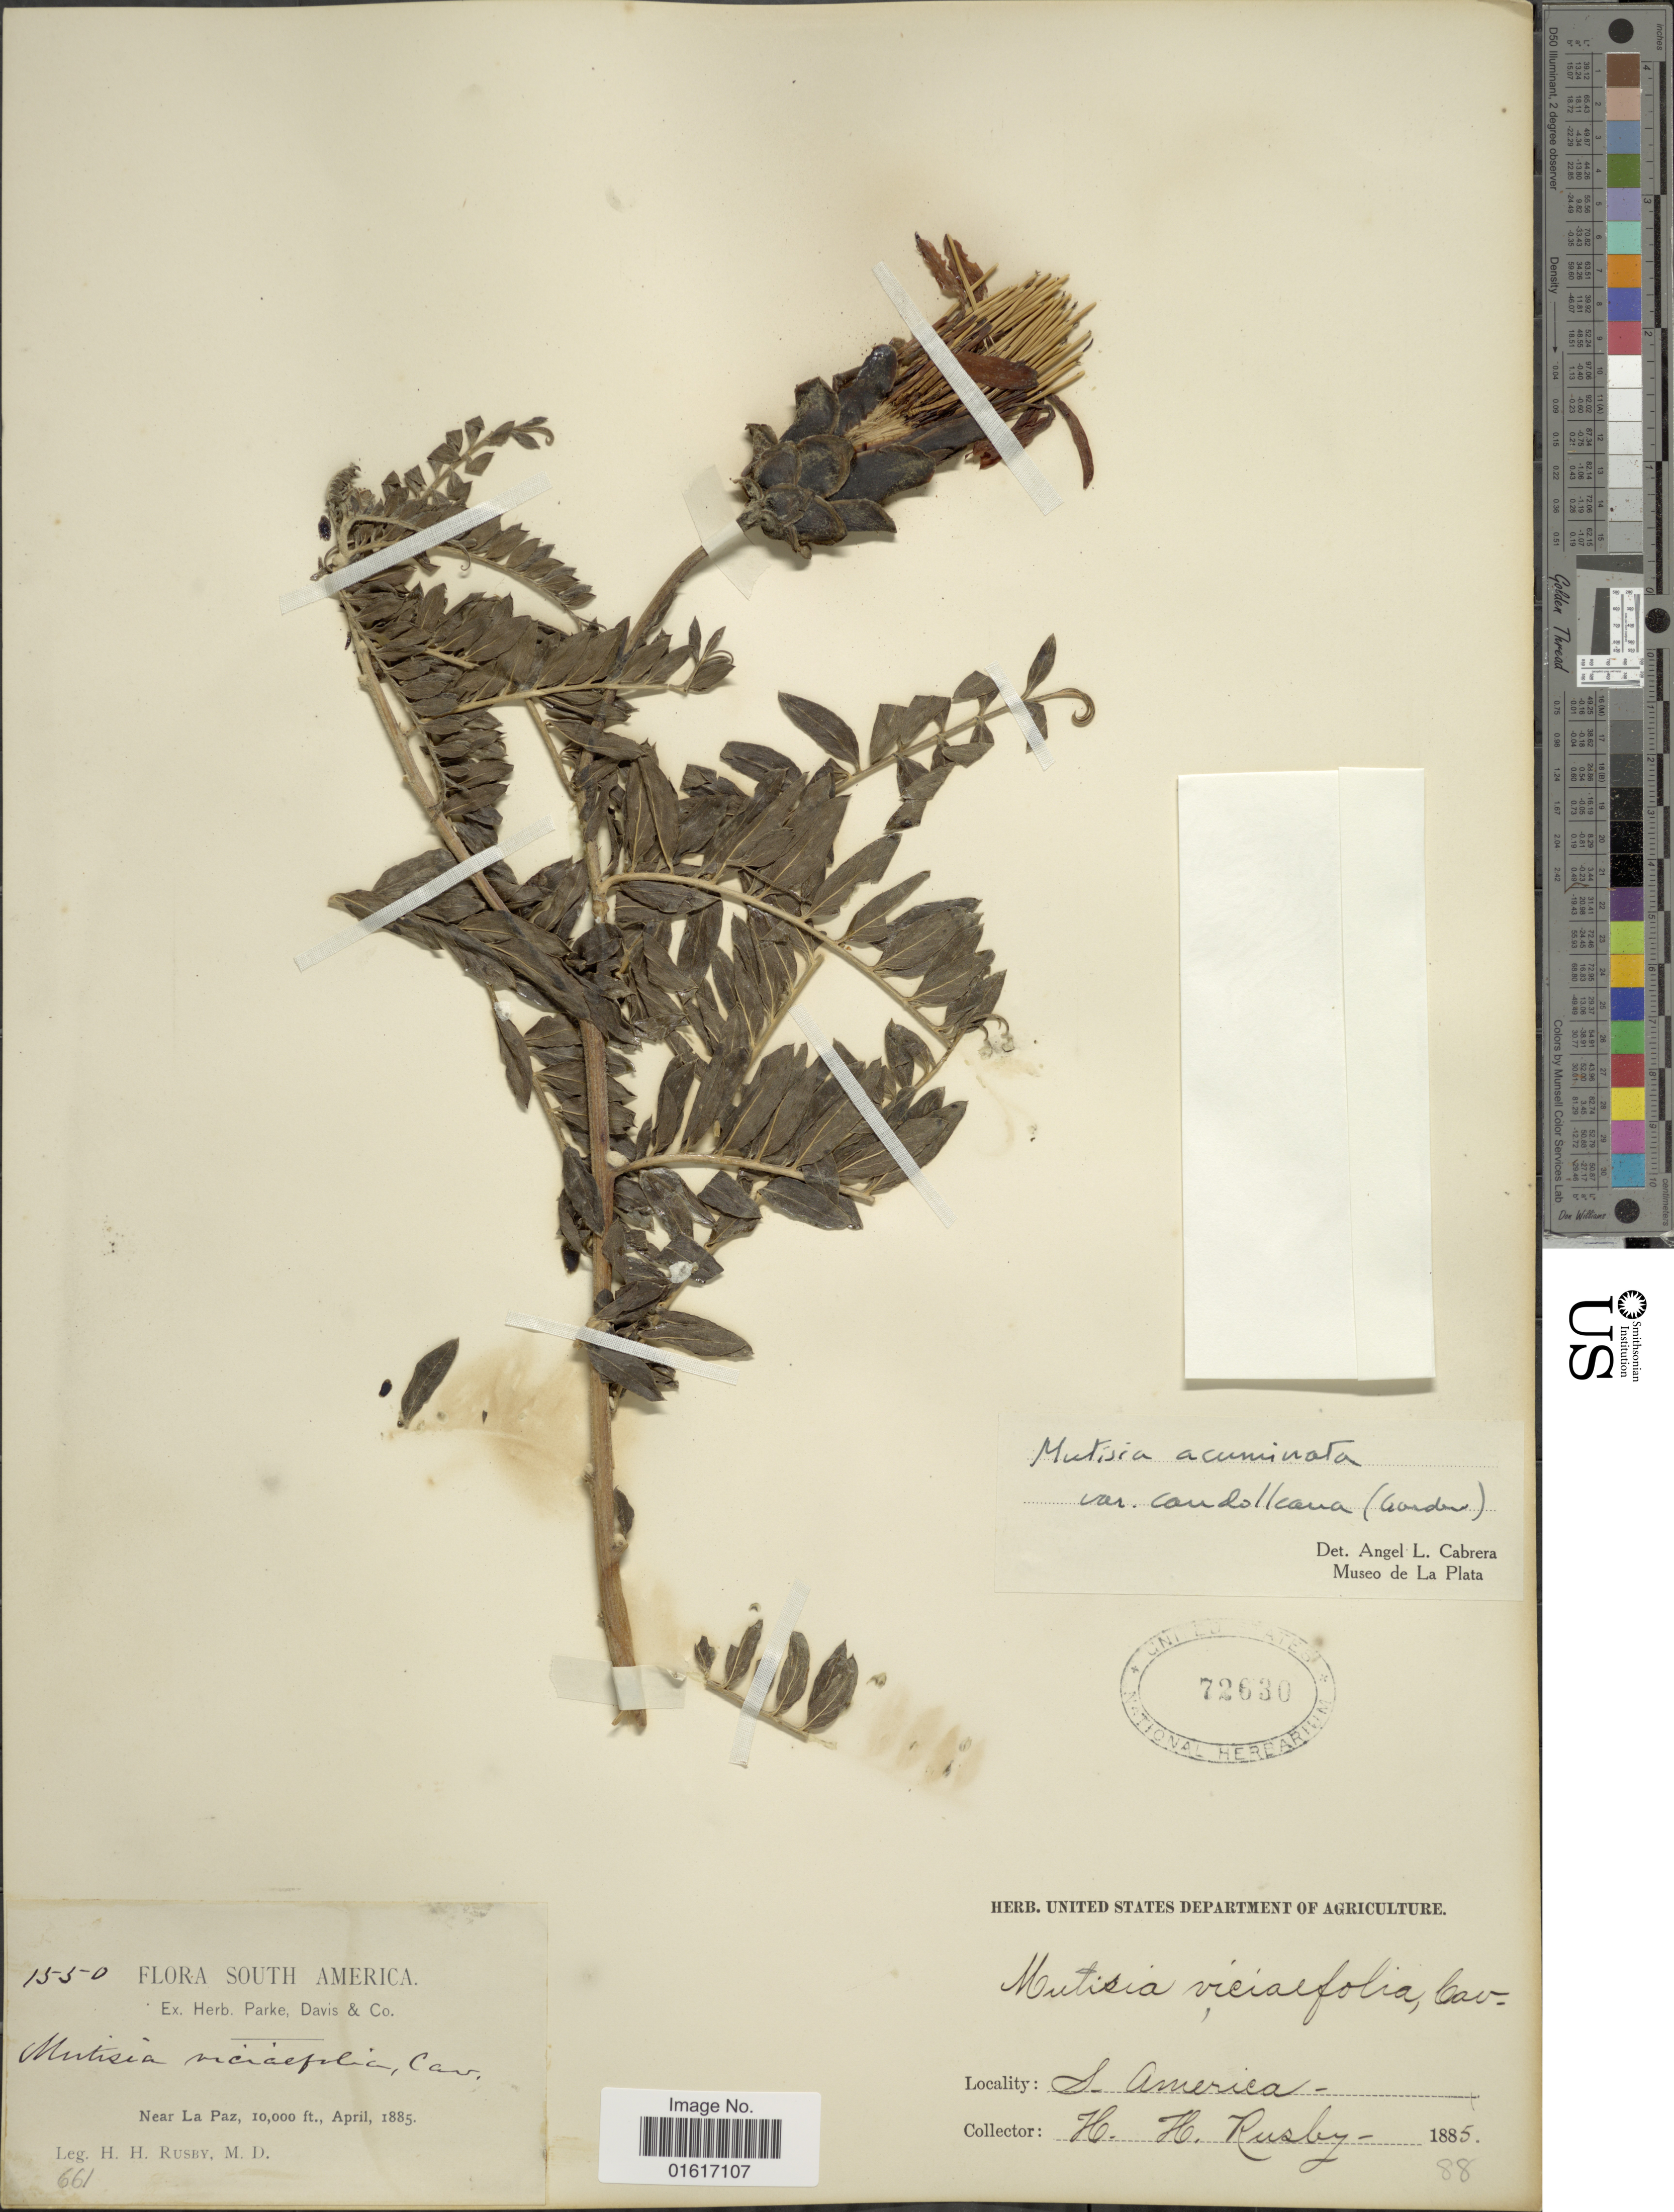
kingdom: Plantae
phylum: Tracheophyta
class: Magnoliopsida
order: Asterales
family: Asteraceae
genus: Mutisia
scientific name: Mutisia acuminata var. candolleana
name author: (Fielding & Gardner) Cabrera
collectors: H. H. Rusby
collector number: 1550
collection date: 1885-04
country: Bolivia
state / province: La Paz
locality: Near La Paz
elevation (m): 3048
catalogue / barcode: US 72630